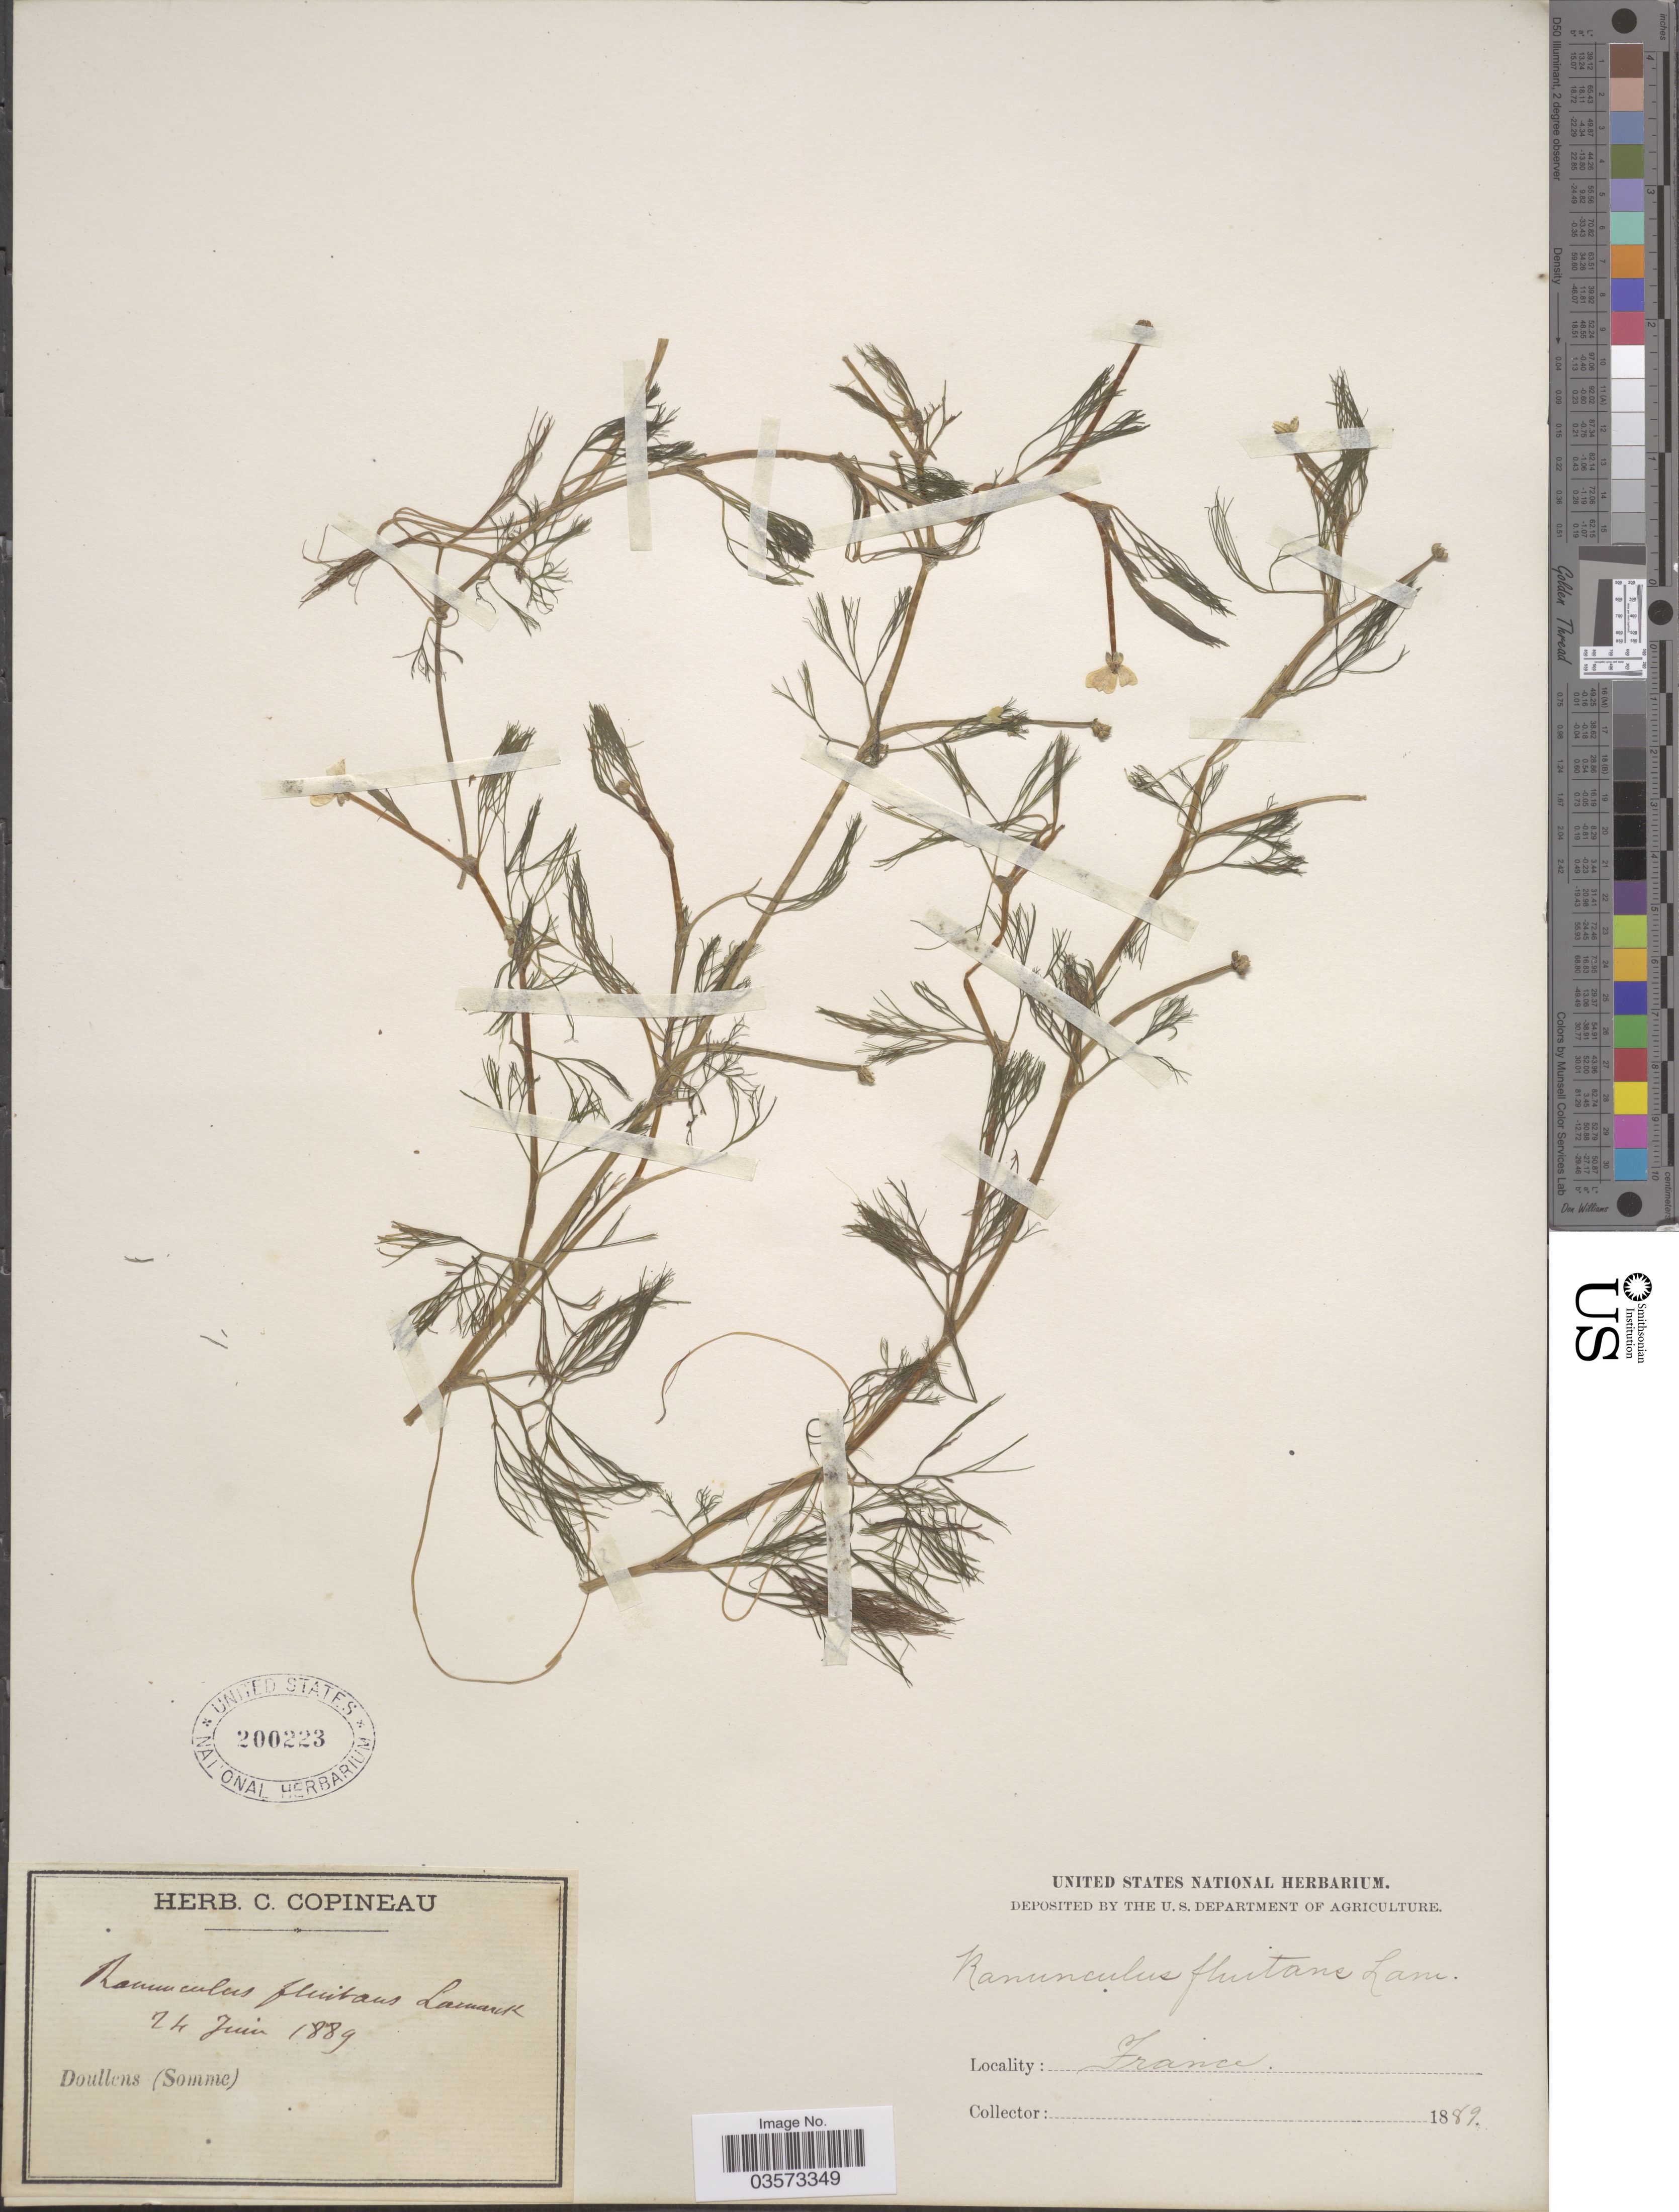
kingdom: Plantae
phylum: Tracheophyta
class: Magnoliopsida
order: Ranunculales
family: Ranunculaceae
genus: Ranunculus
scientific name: Ranunculus fluitans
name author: Lam.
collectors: ex herb. C. Copineau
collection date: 1889-06-24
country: France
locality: Doullens (Somme).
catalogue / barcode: US 200223